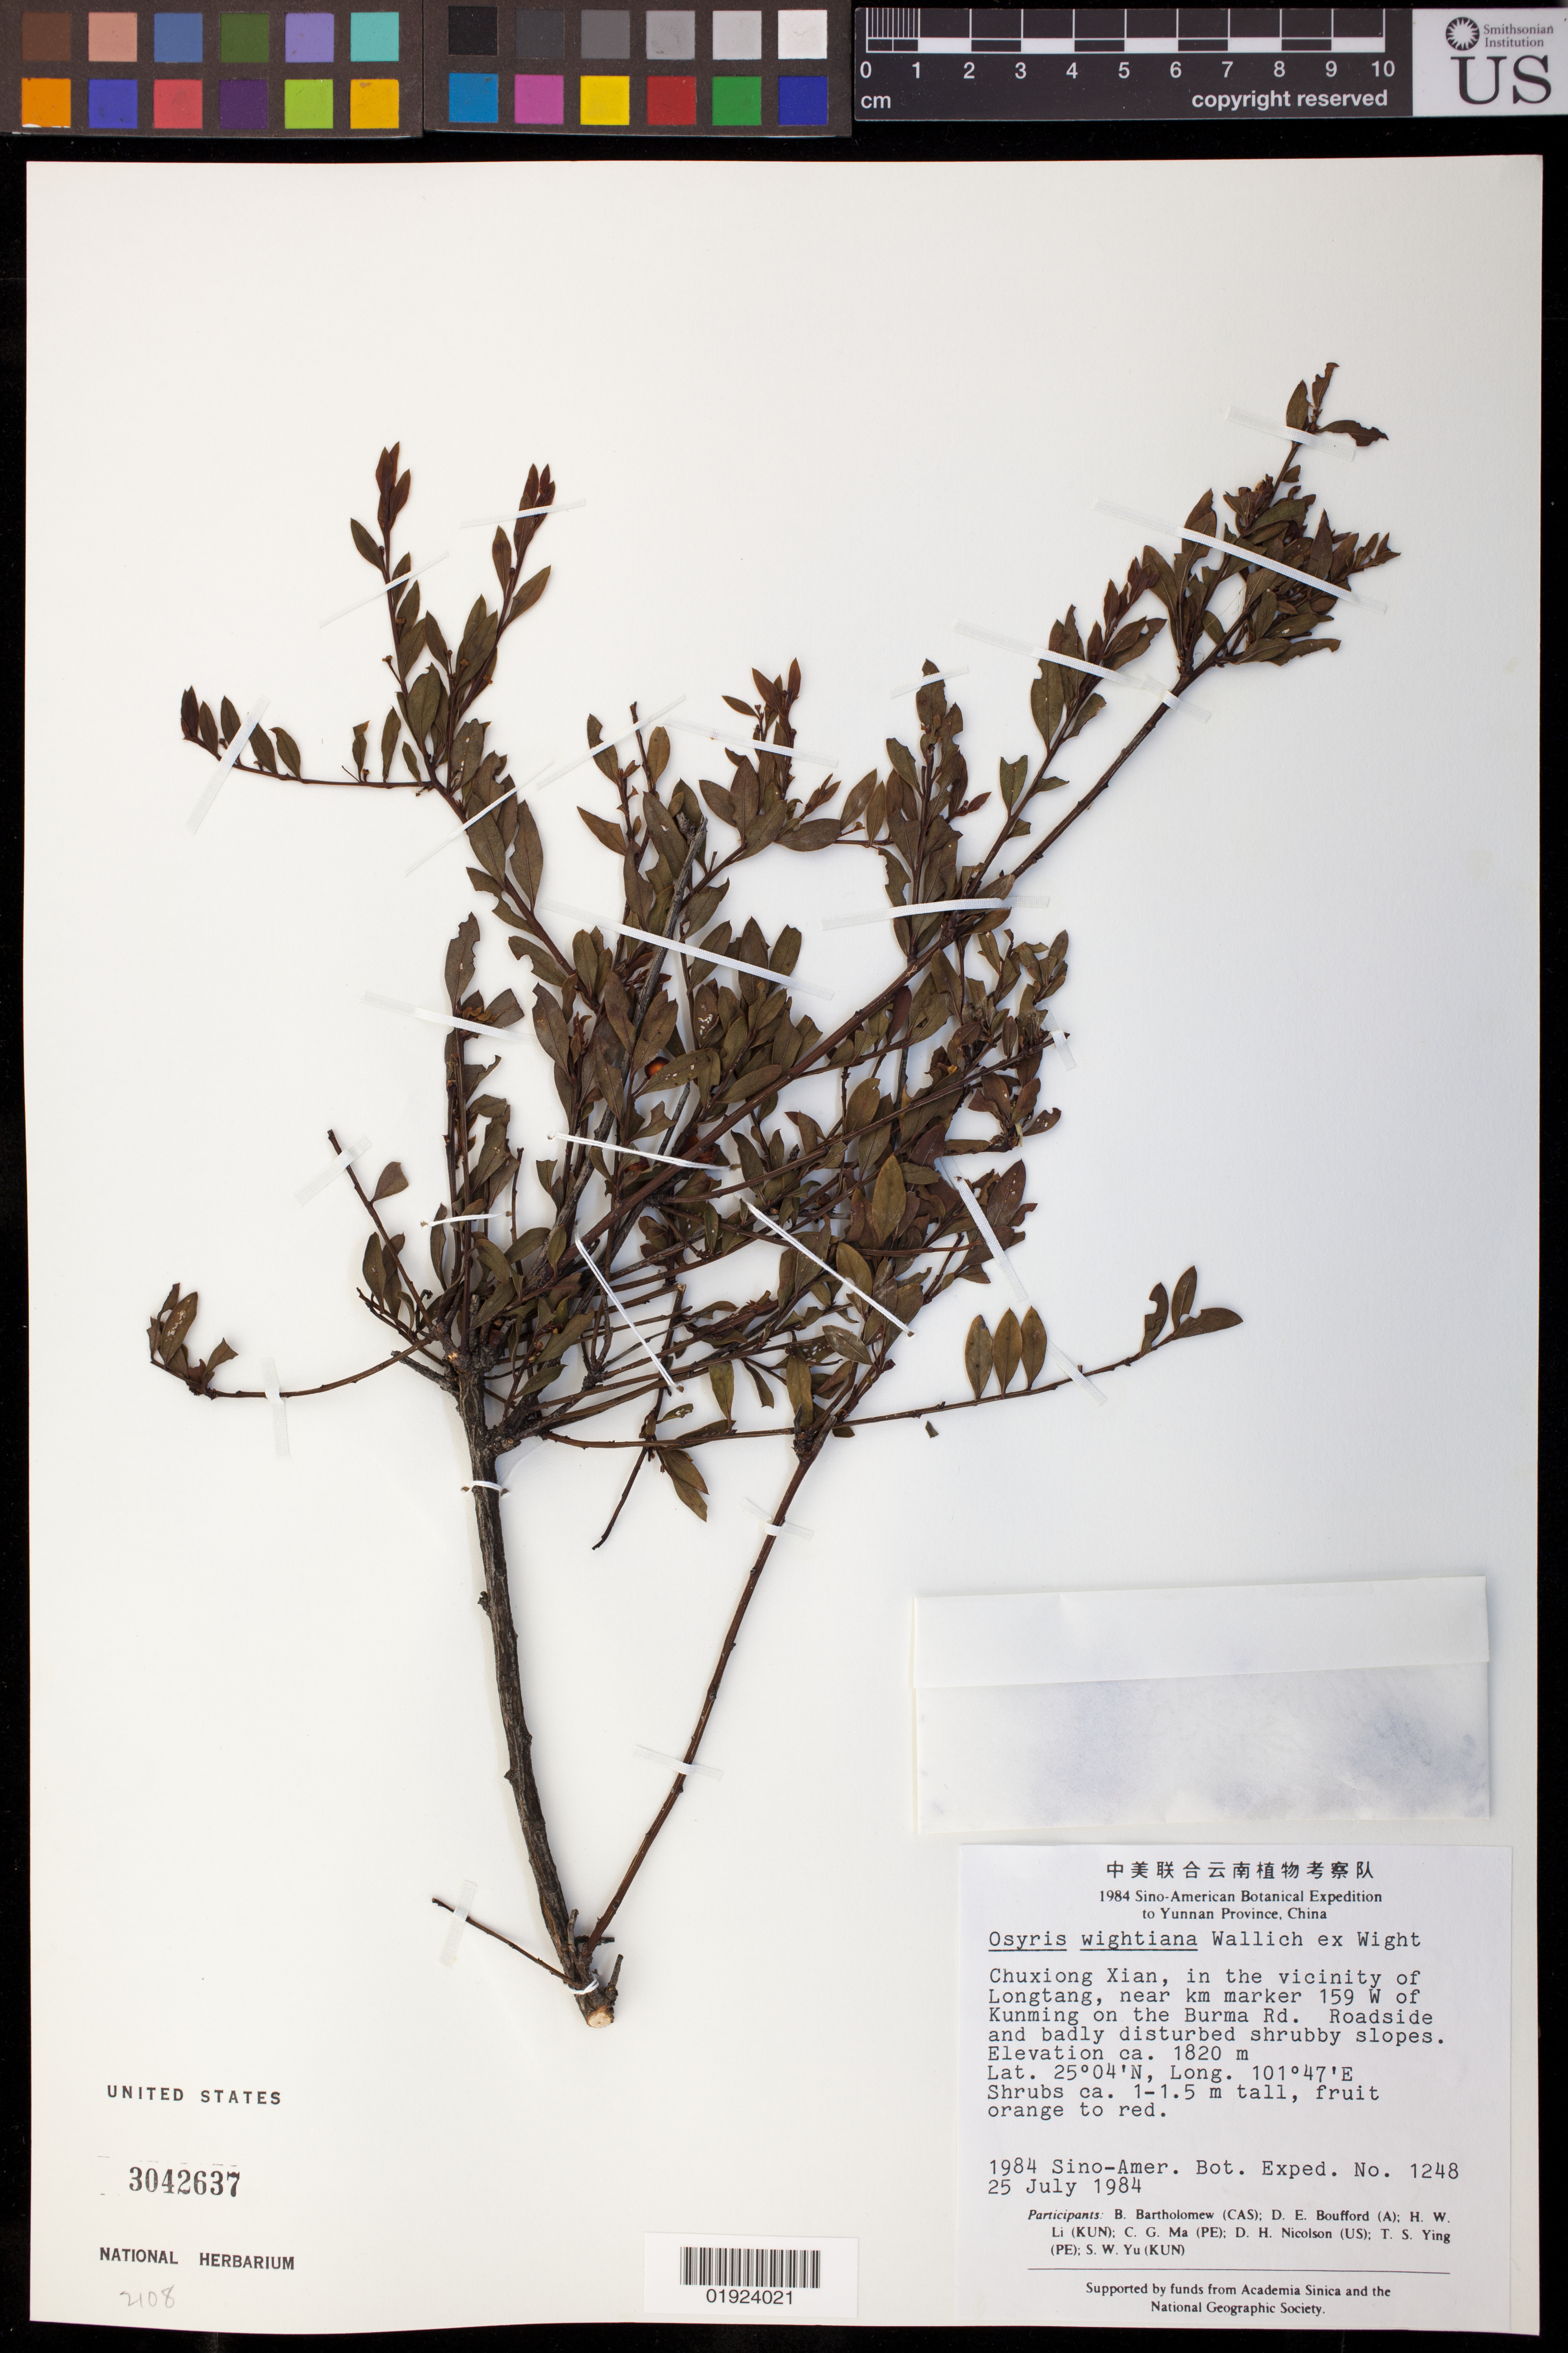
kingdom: Plantae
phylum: Tracheophyta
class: Magnoliopsida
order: Santalales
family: Santalaceae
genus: Osyris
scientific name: Osyris wightiana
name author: Wall. ex Wight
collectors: B. Bartholomew, D. E. Boufford, H. W. Li, C. Ma, D. H. Nicolson & T. Ying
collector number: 1248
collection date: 1984-07-25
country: China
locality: Chuxiong Xian (aka Shi), in the vicinity of Longtang, near km marker 159 W of Kunming on the Burma rd.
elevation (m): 1820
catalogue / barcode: US 3042637